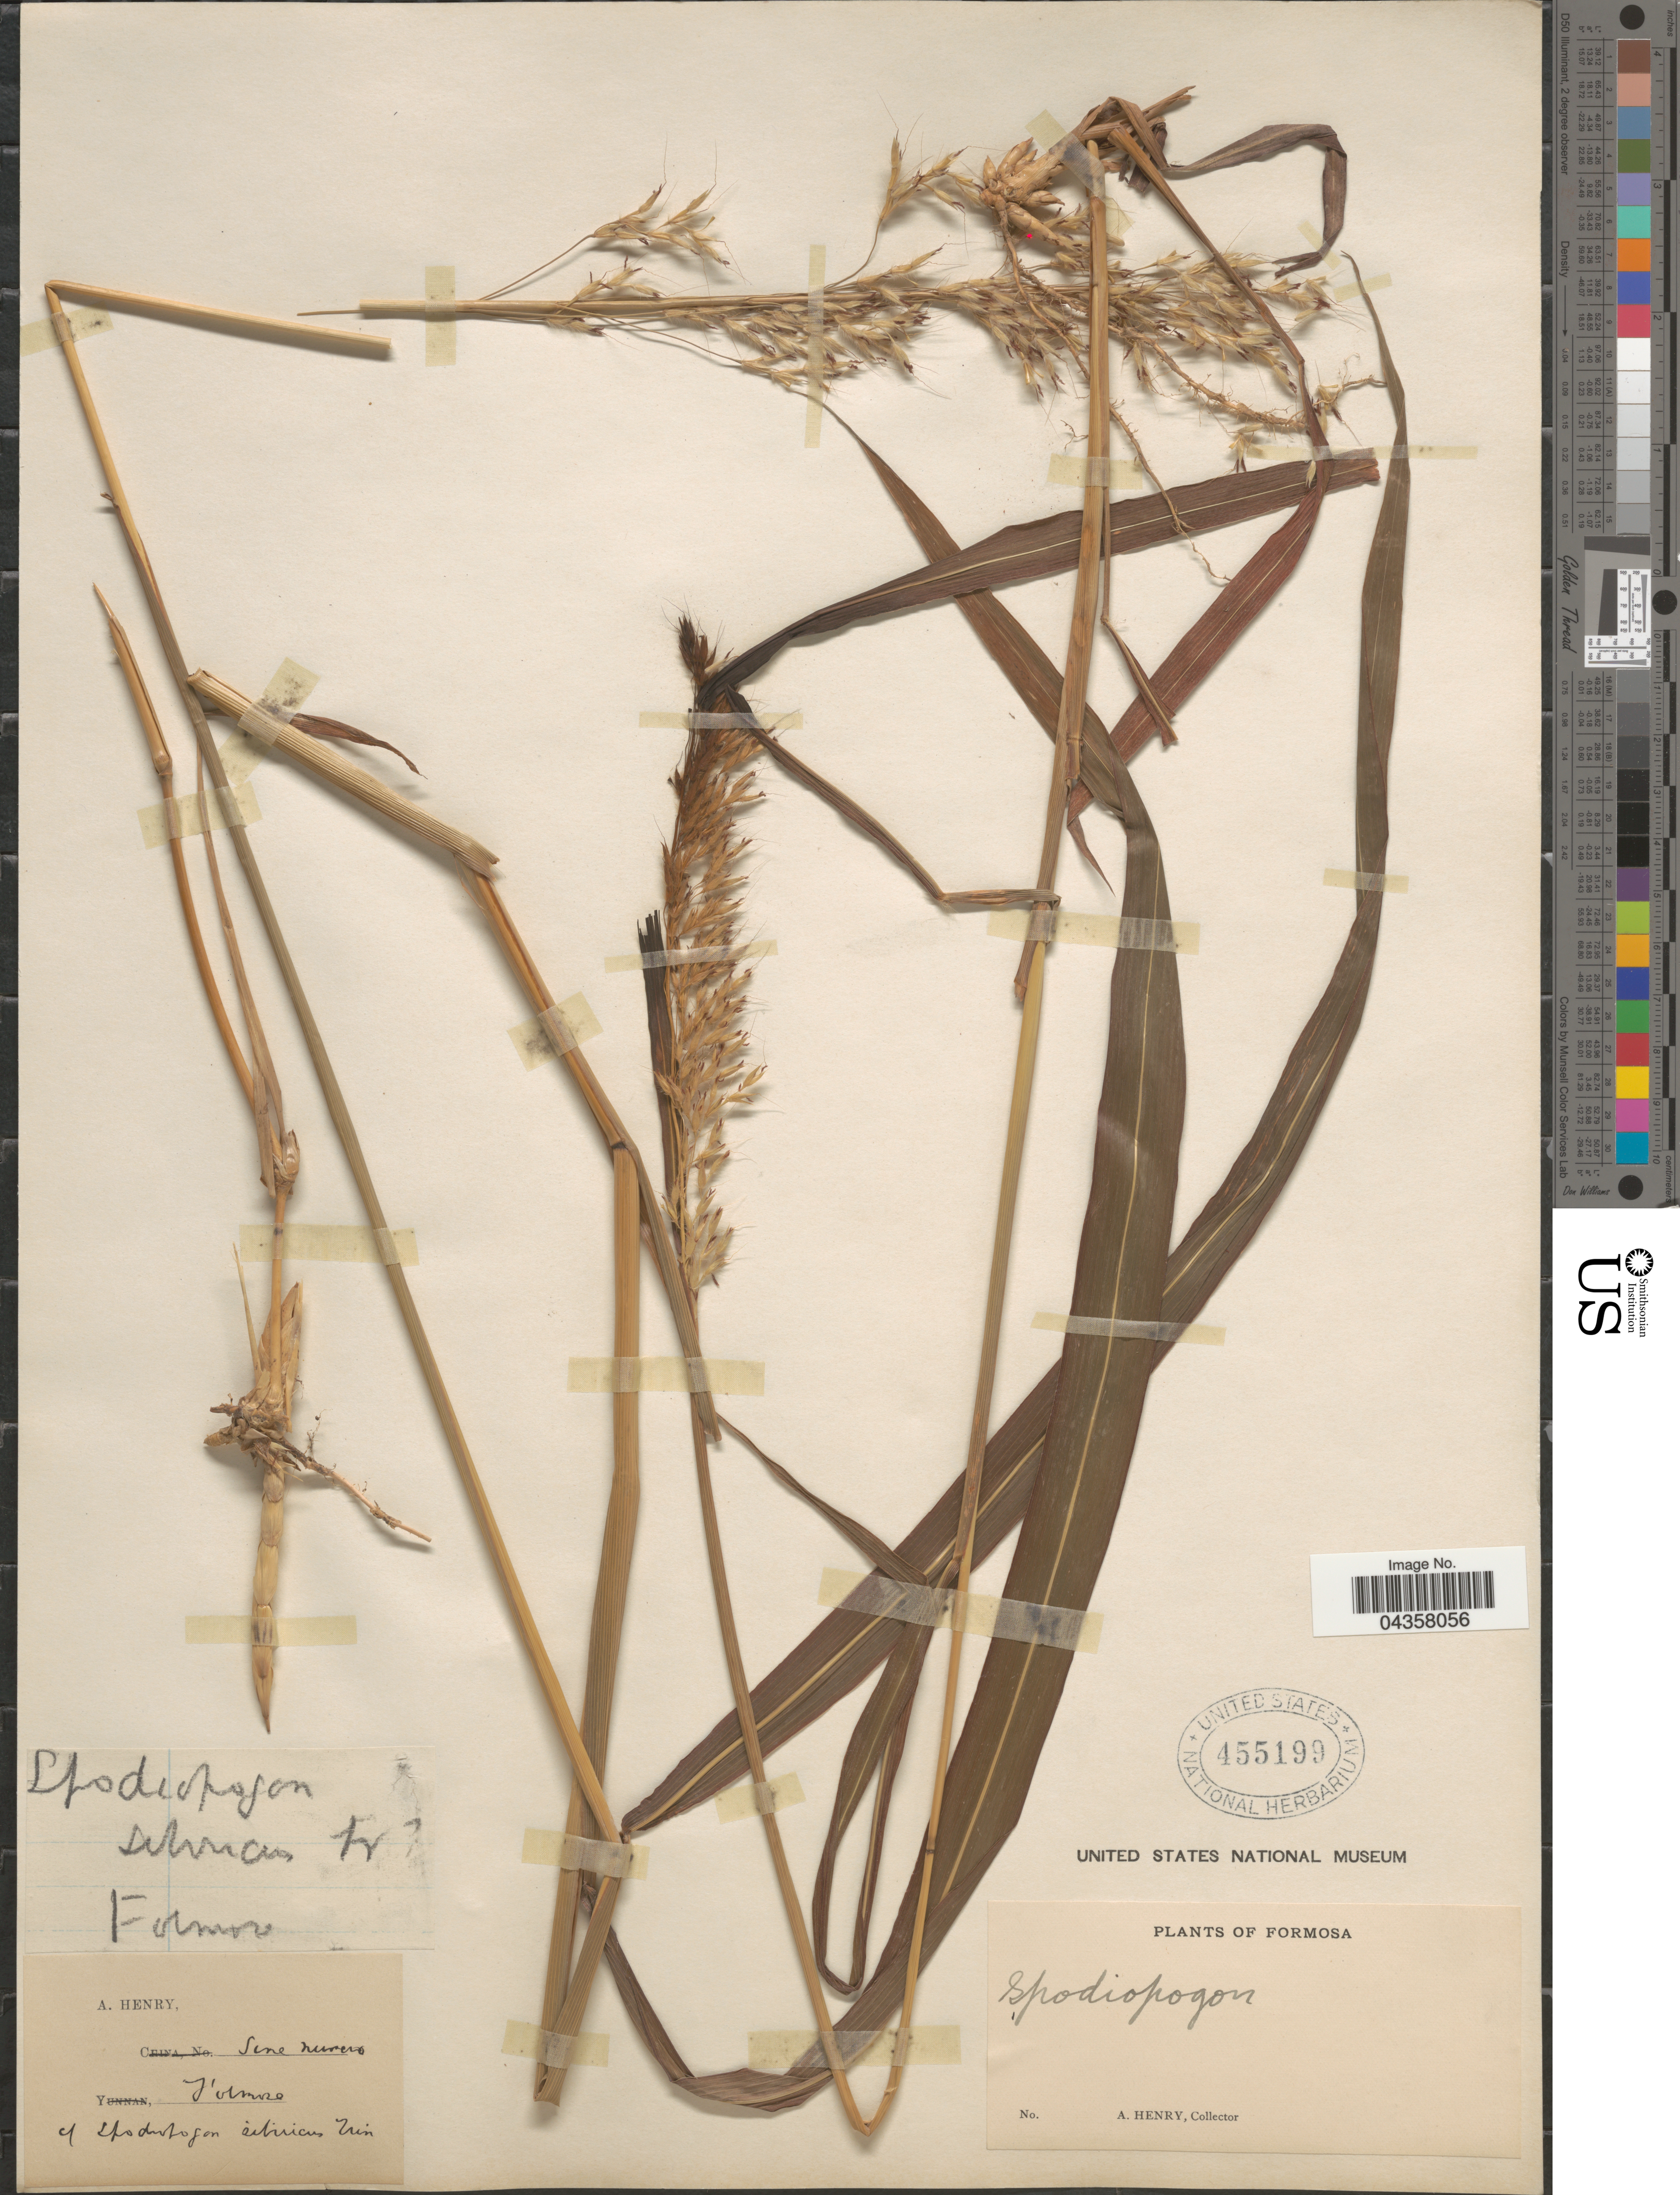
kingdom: Plantae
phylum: Tracheophyta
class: Liliopsida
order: Poales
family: Poaceae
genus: Spodiopogon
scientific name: Spodiopogon sibiricus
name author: Trin.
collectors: A. Henry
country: Taiwan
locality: Formosa.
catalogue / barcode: US 455199